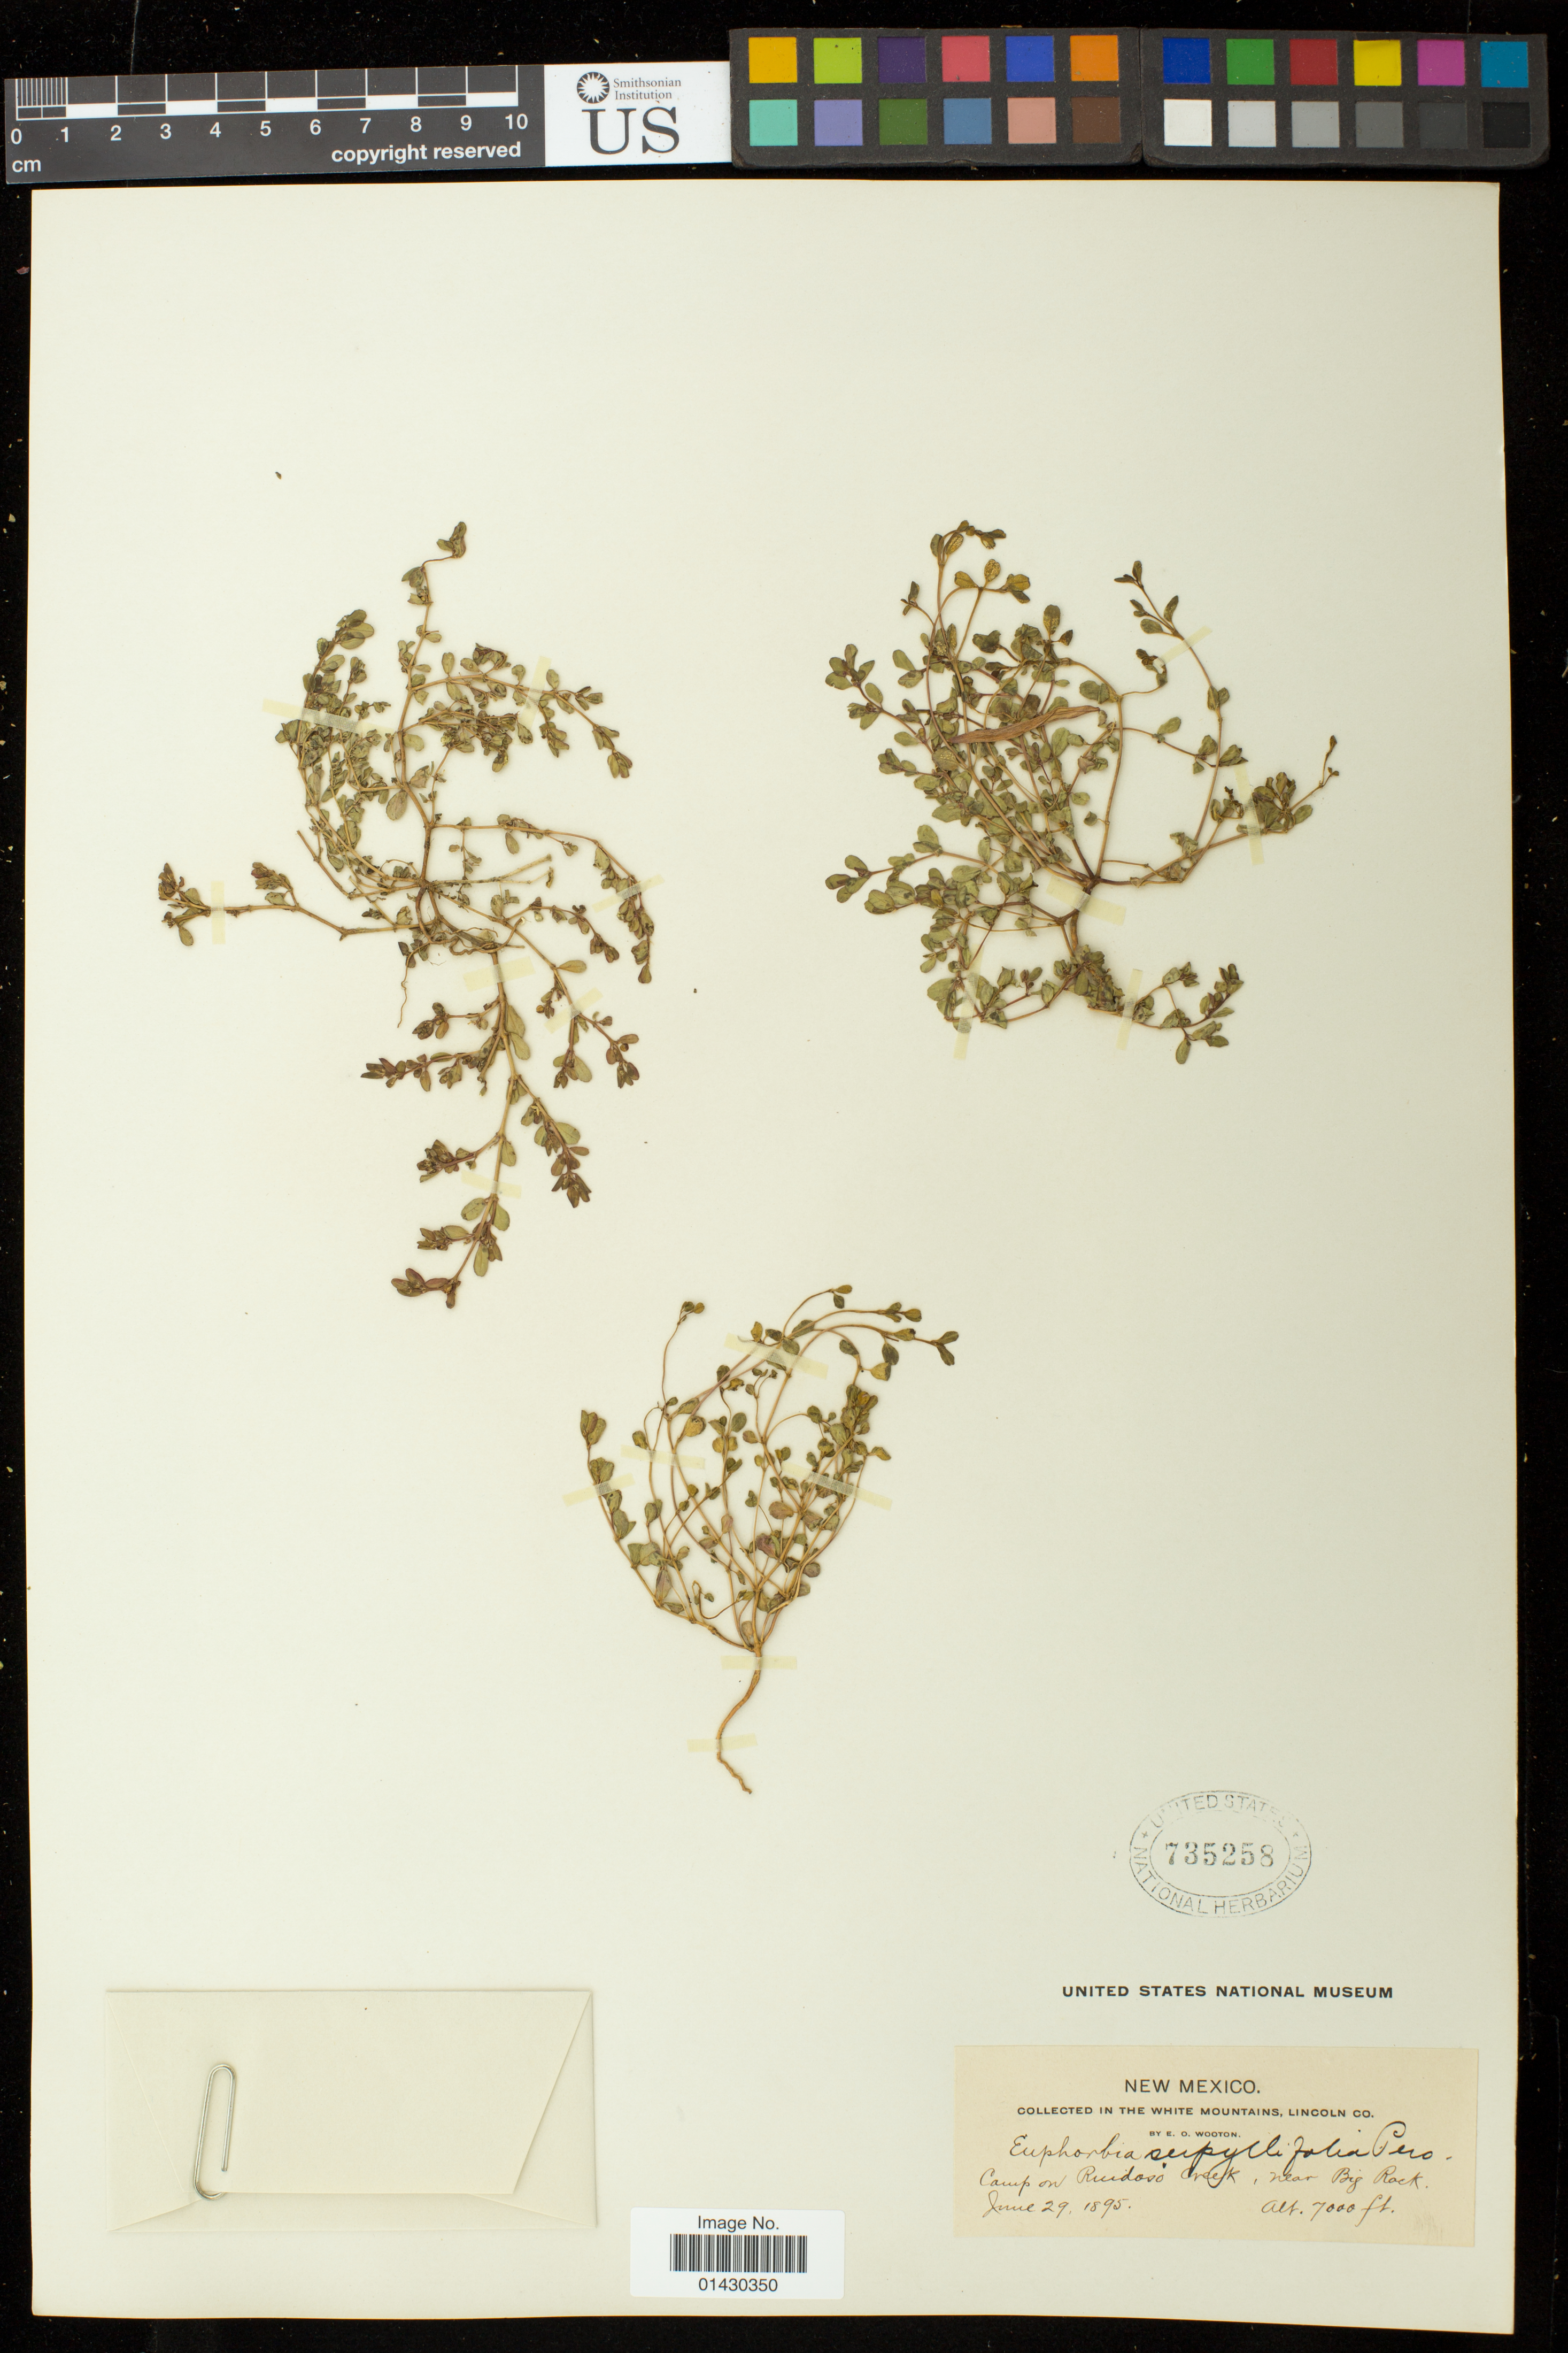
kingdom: Plantae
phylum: Tracheophyta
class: Magnoliopsida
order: Malpighiales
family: Euphorbiaceae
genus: Euphorbia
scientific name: Euphorbia serpillifolia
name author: Pers.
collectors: E. O. Wooton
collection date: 1895-06-29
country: United States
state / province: New Mexico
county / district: Lincoln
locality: In the White Mountains, Camp on Ruidoso Creek, near Big Rock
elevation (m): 2134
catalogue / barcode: US 735258